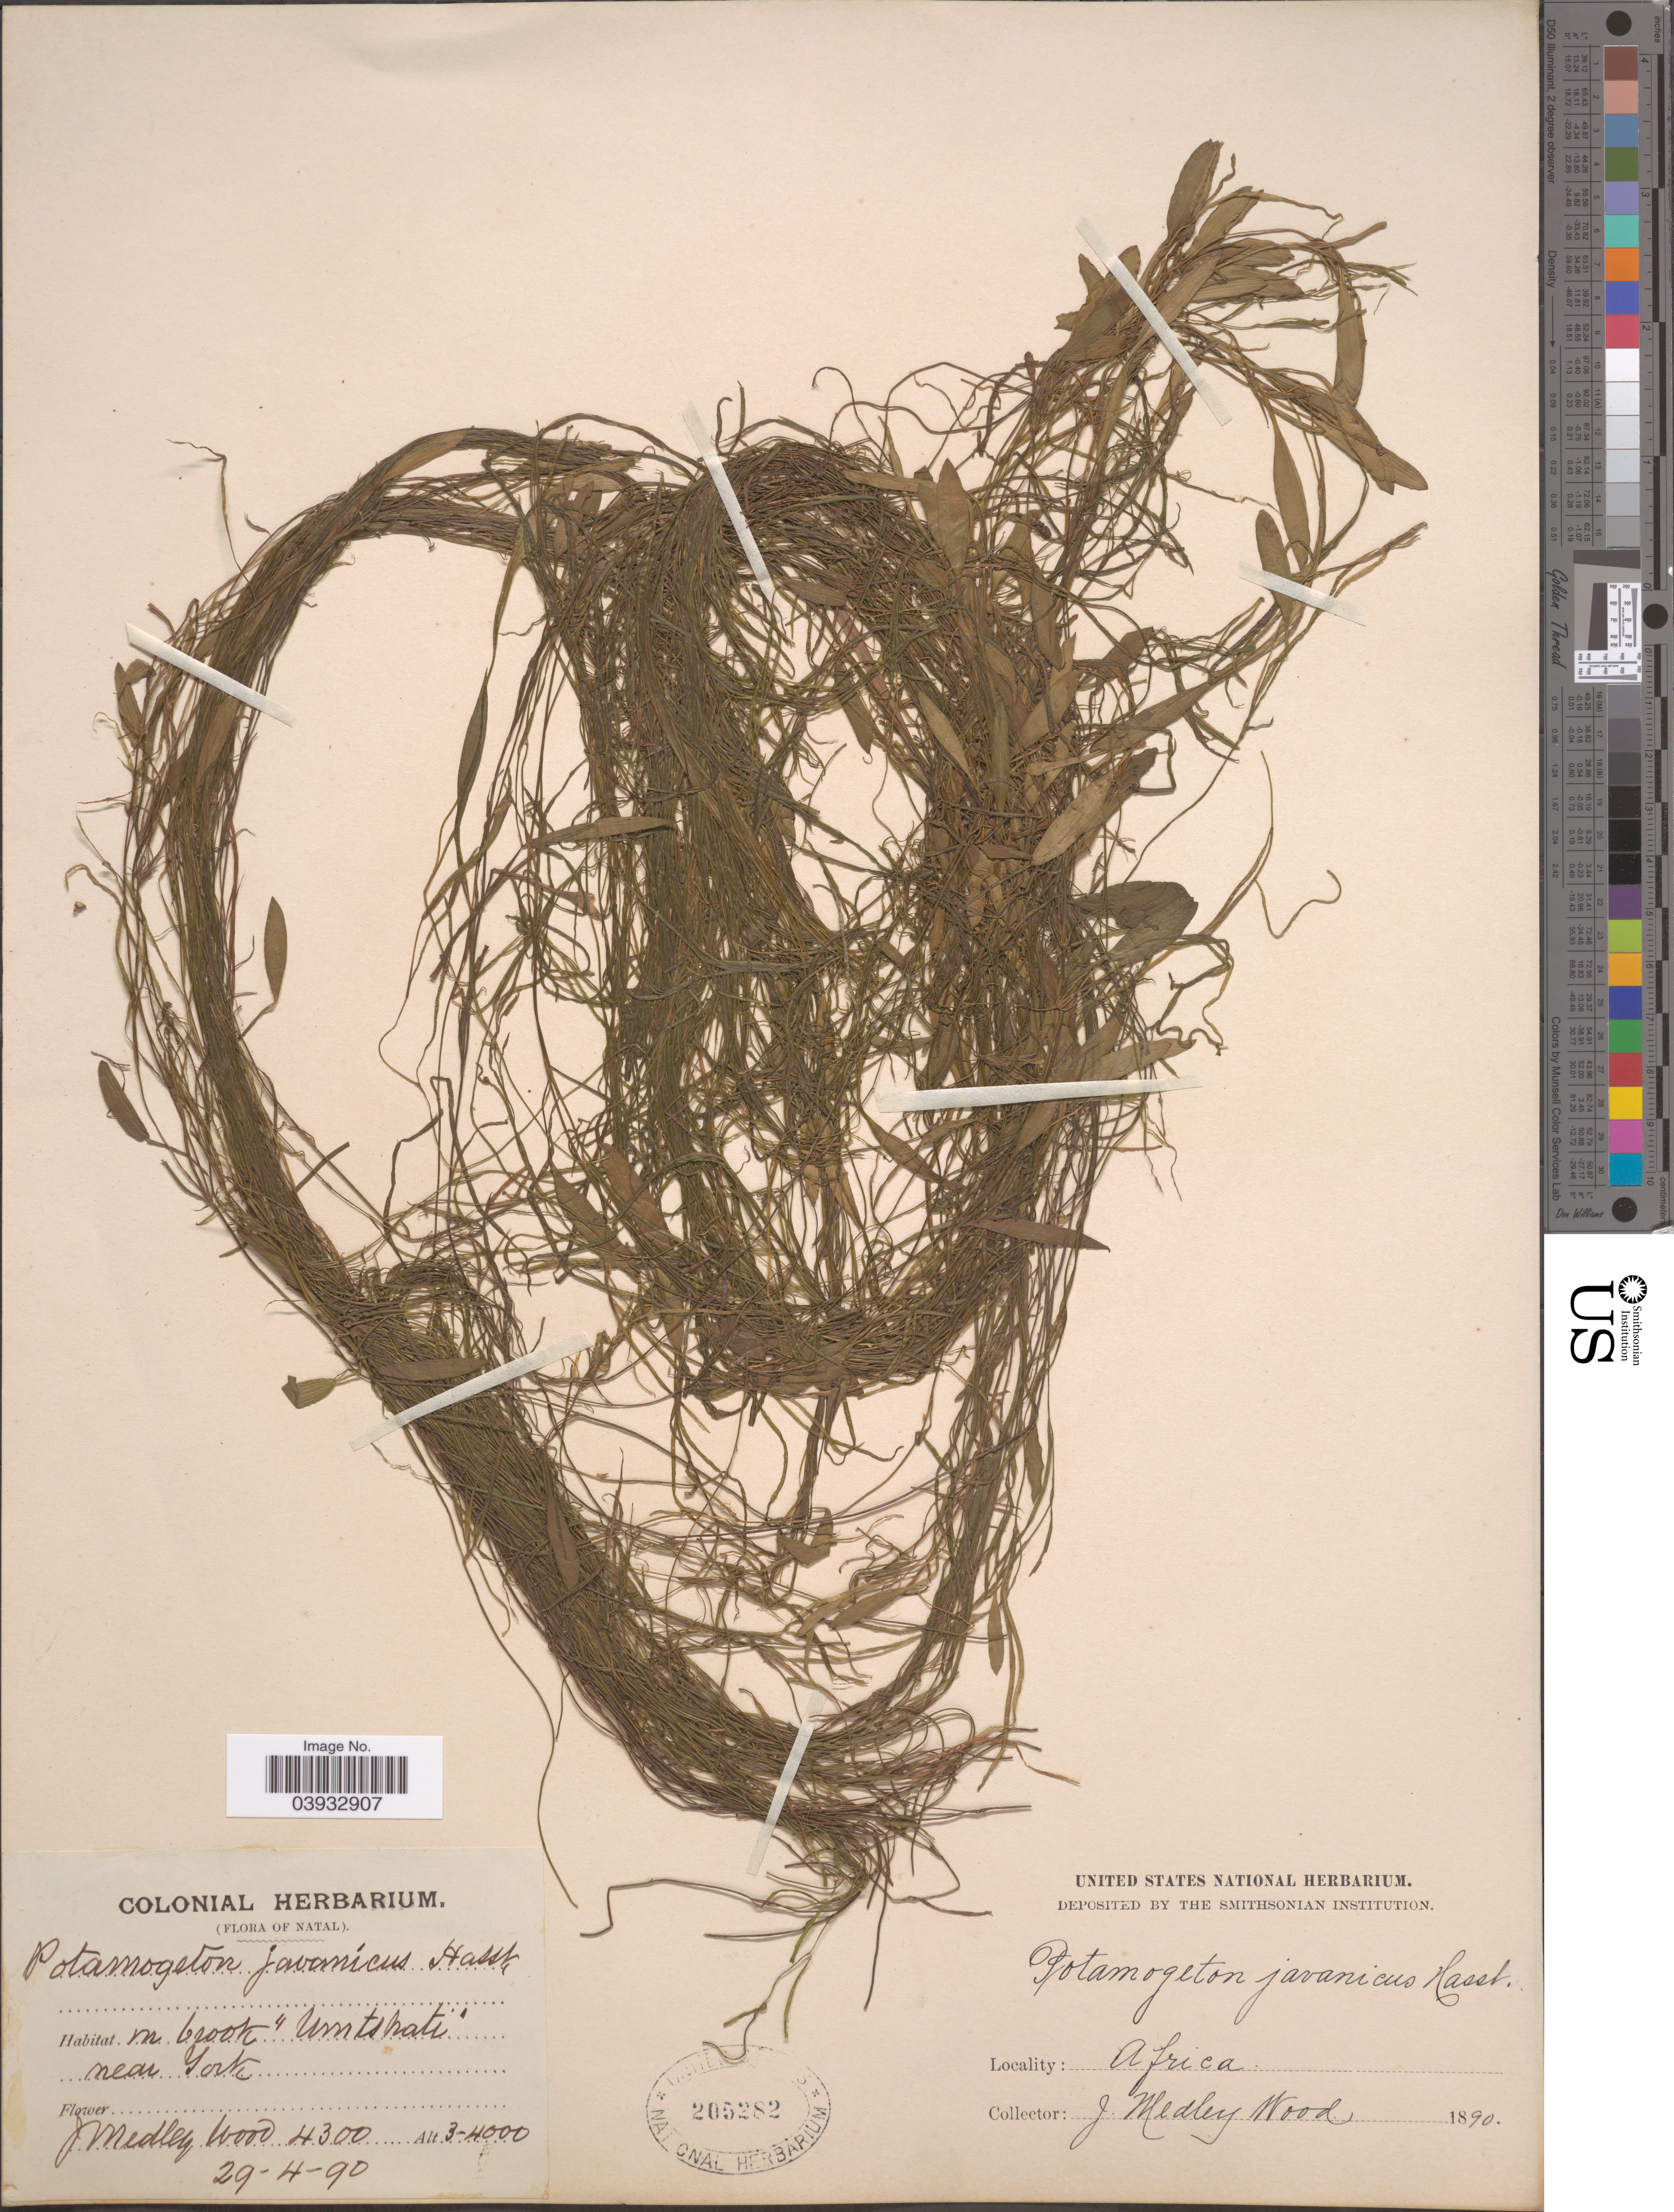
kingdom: Plantae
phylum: Tracheophyta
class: Liliopsida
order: Alismatales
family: Potamogetonaceae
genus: Potamogeton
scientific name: Potamogeton javanicus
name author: Hassk.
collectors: J. M. Wood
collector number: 4300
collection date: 1890-04-29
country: South Africa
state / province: KwaZulu-Natal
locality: Natal. In brook "Umtshati" near York.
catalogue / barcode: US 205282